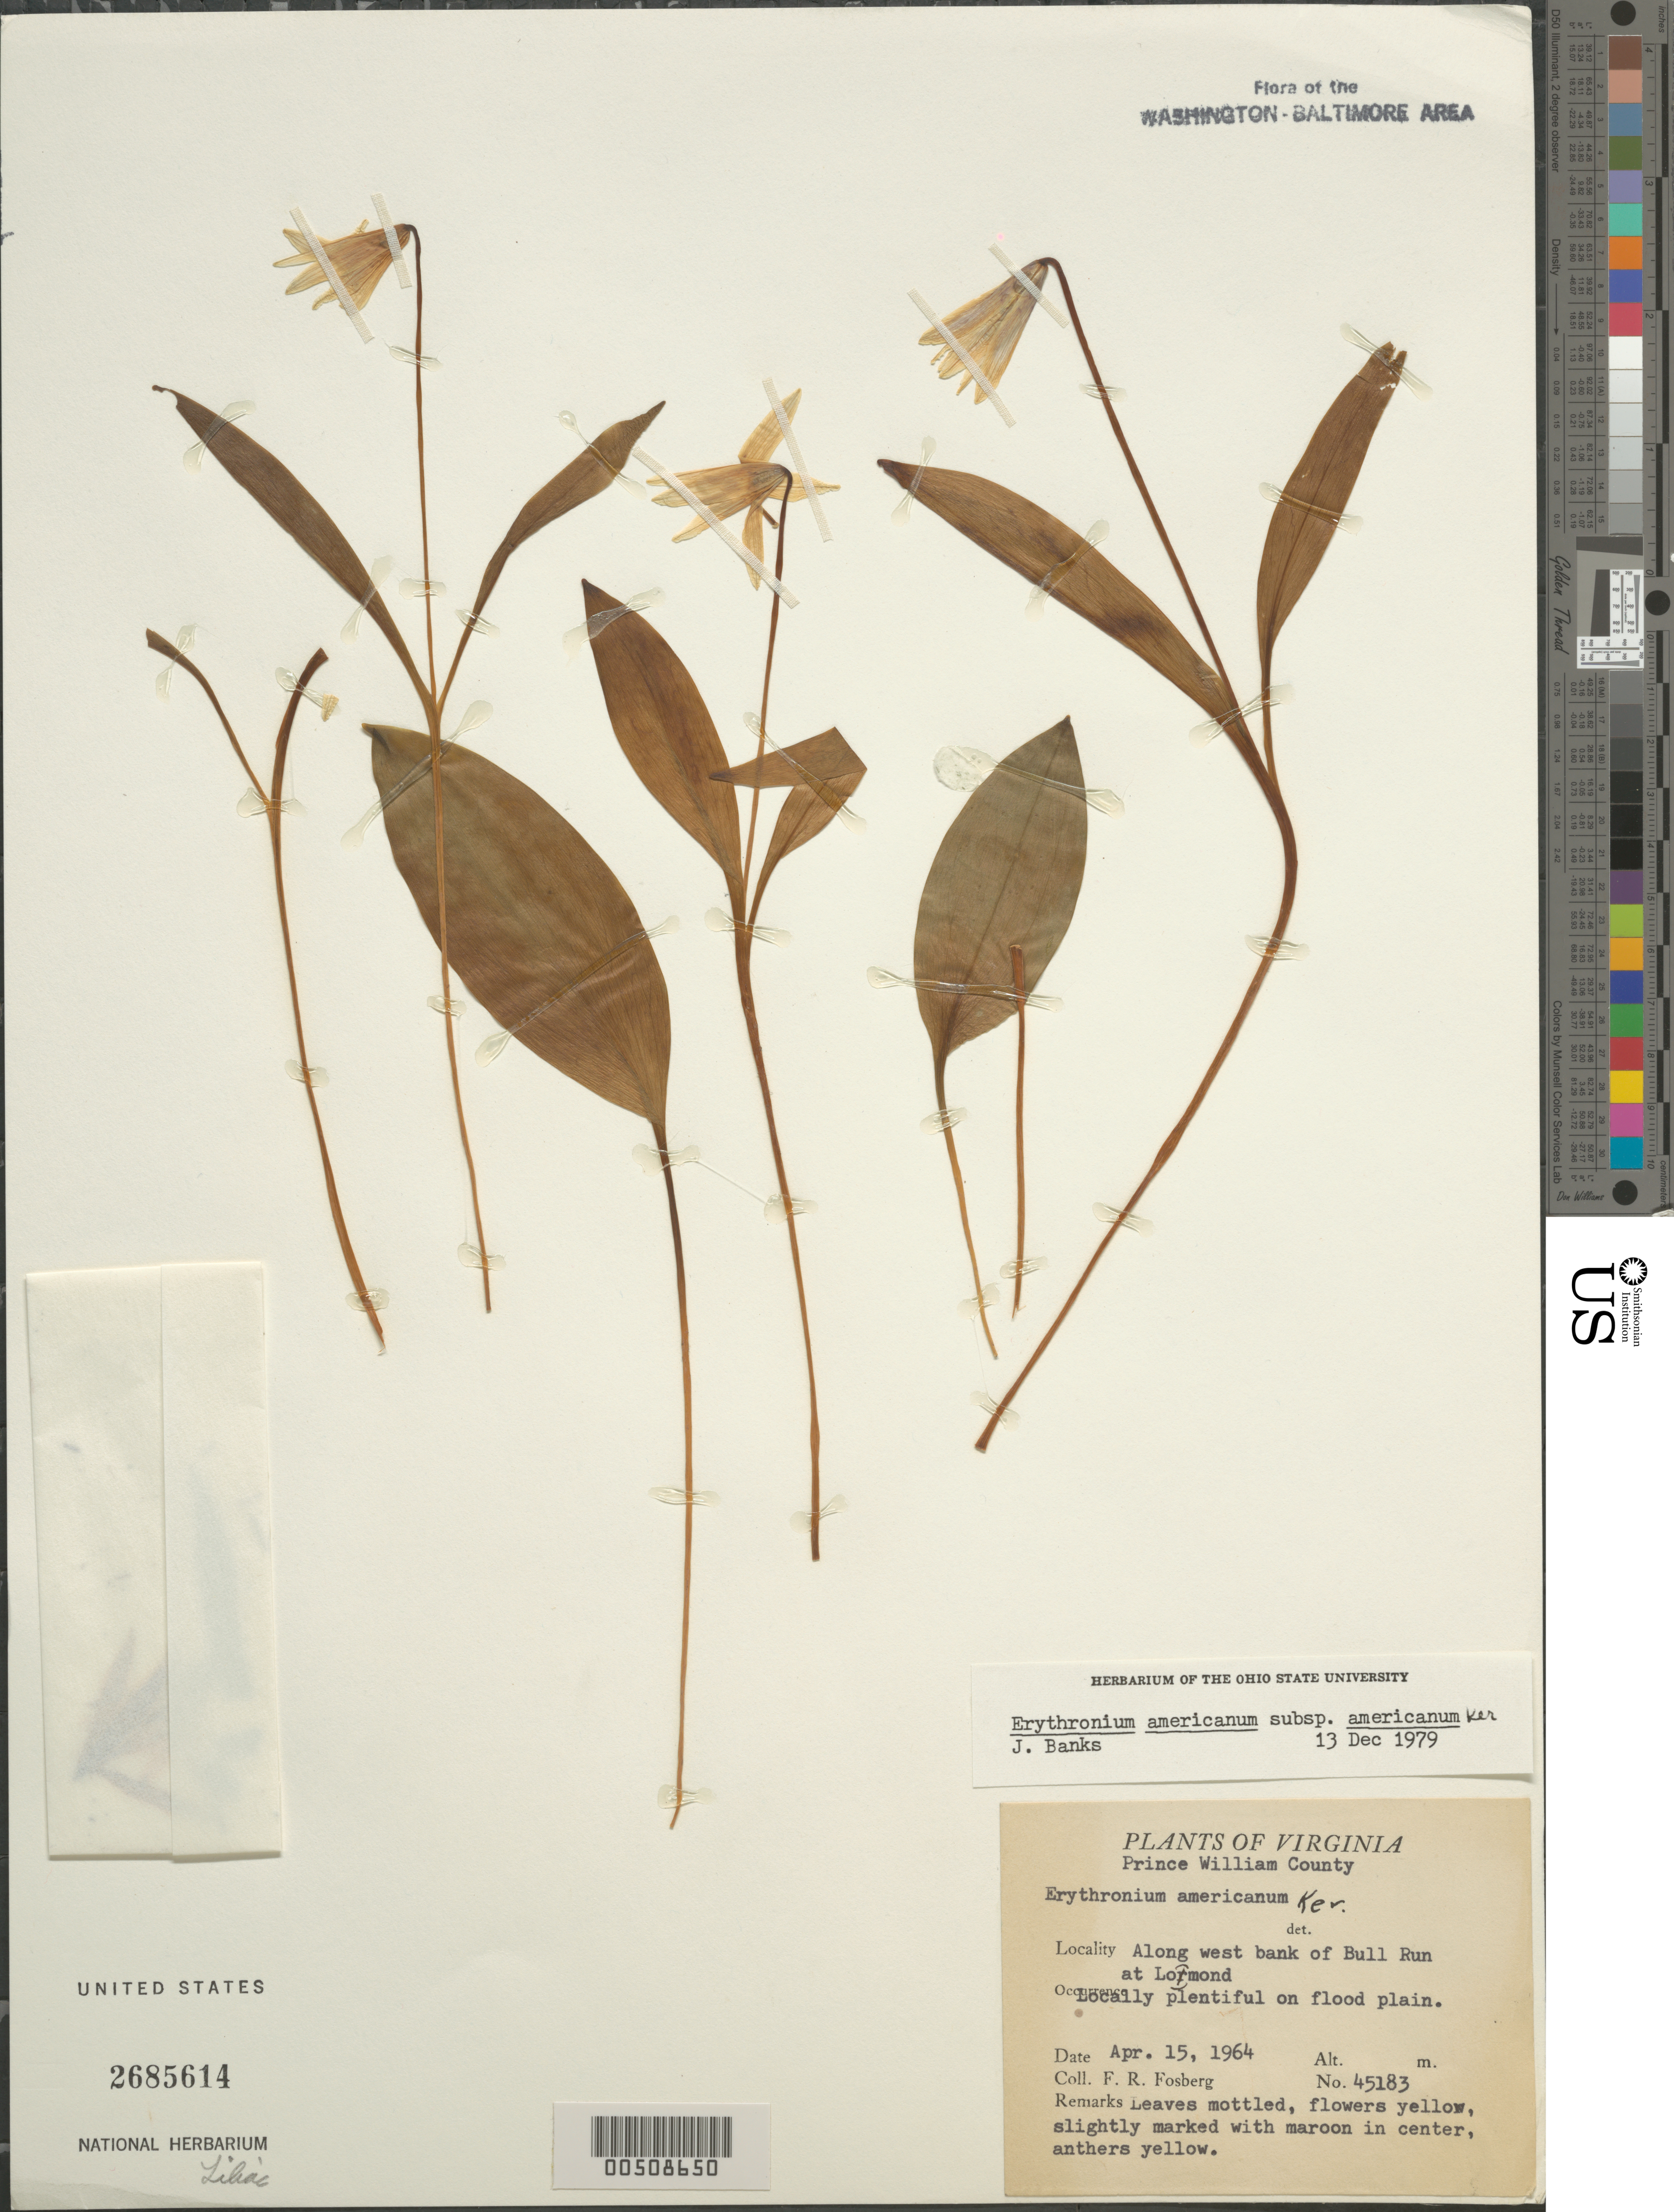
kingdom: Plantae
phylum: Tracheophyta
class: Liliopsida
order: Liliales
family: Liliaceae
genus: Erythronium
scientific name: Erythronium americanum subsp. americanum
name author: Ker Gawl.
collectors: F. R. Fosberg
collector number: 45183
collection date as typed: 15 Apr 1964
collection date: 1964-04-15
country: United States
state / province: Virginia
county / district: Prince William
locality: West bank of Bull Run at Lomond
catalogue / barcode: US 2685614